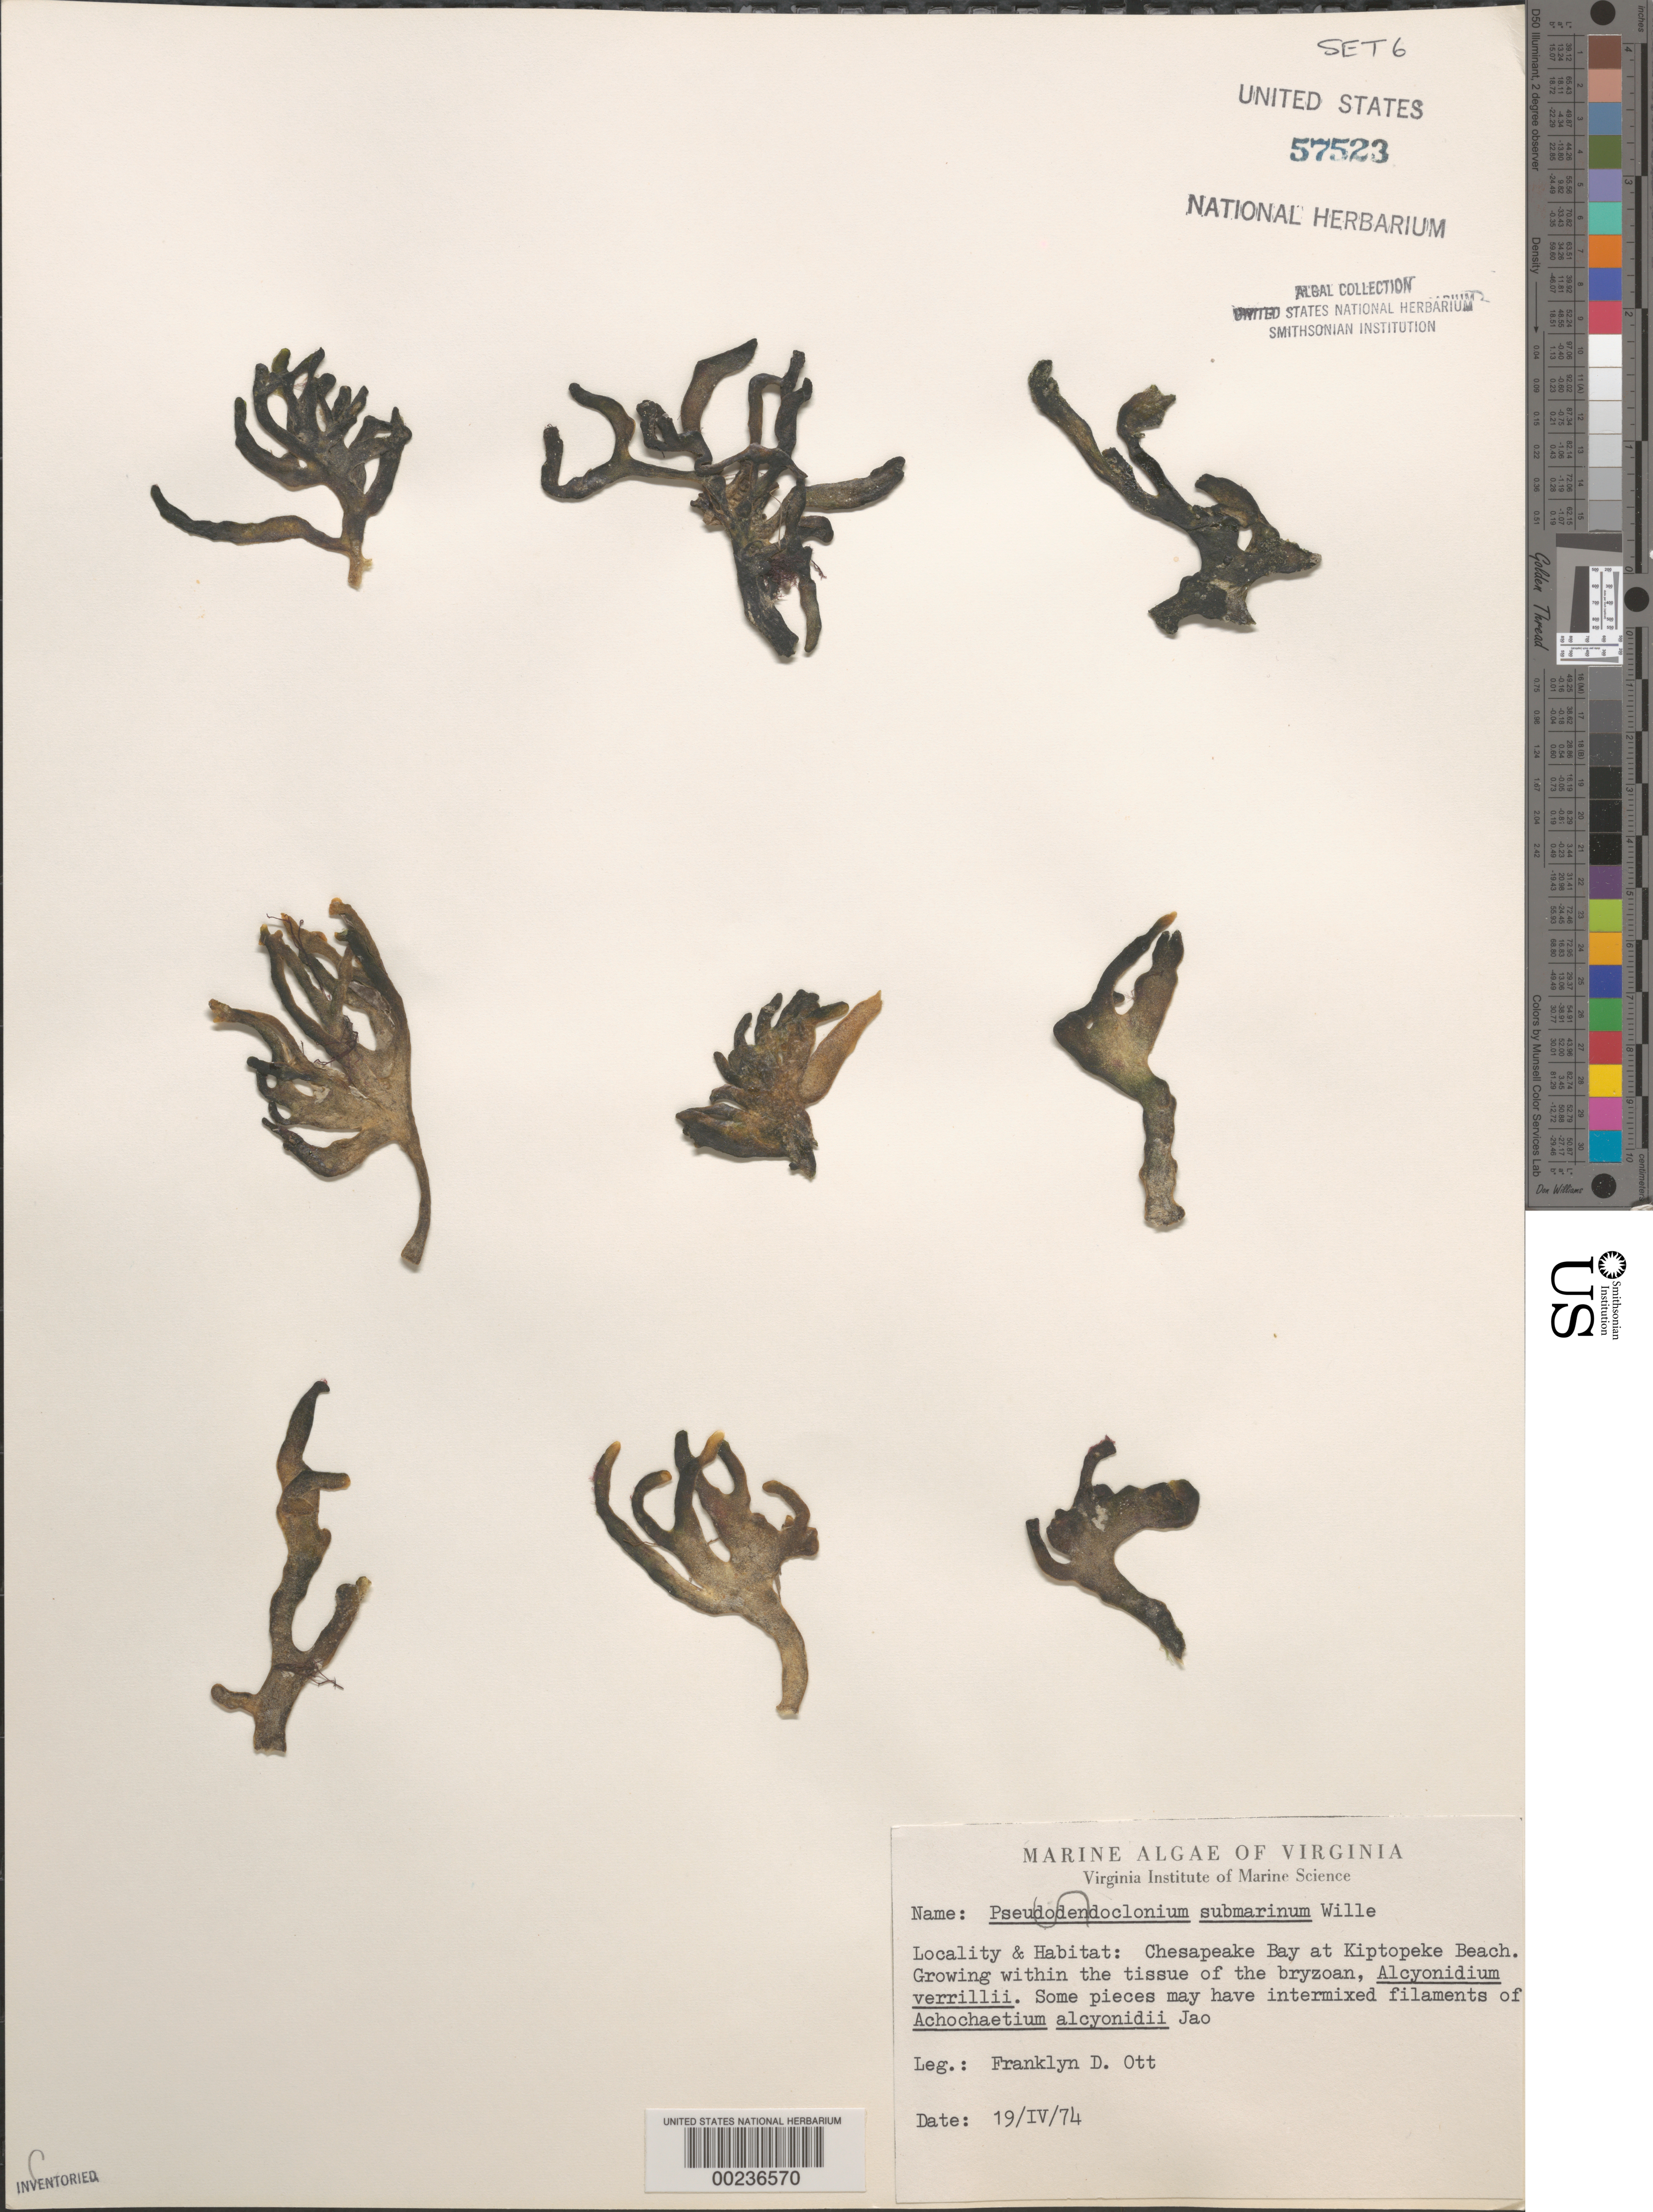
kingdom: Plantae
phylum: Chlorophyta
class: Ulvophyceae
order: Ulvales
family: Kornmanniaceae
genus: Pseudendoclonium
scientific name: Pseudendoclonium submarinum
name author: N.Wille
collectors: F. Ott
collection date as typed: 19 Apr 1974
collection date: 1974-04-19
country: United States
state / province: Virginia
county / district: Northampton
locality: Chesapeake Bay, Kiptopeke Beach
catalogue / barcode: US 57523